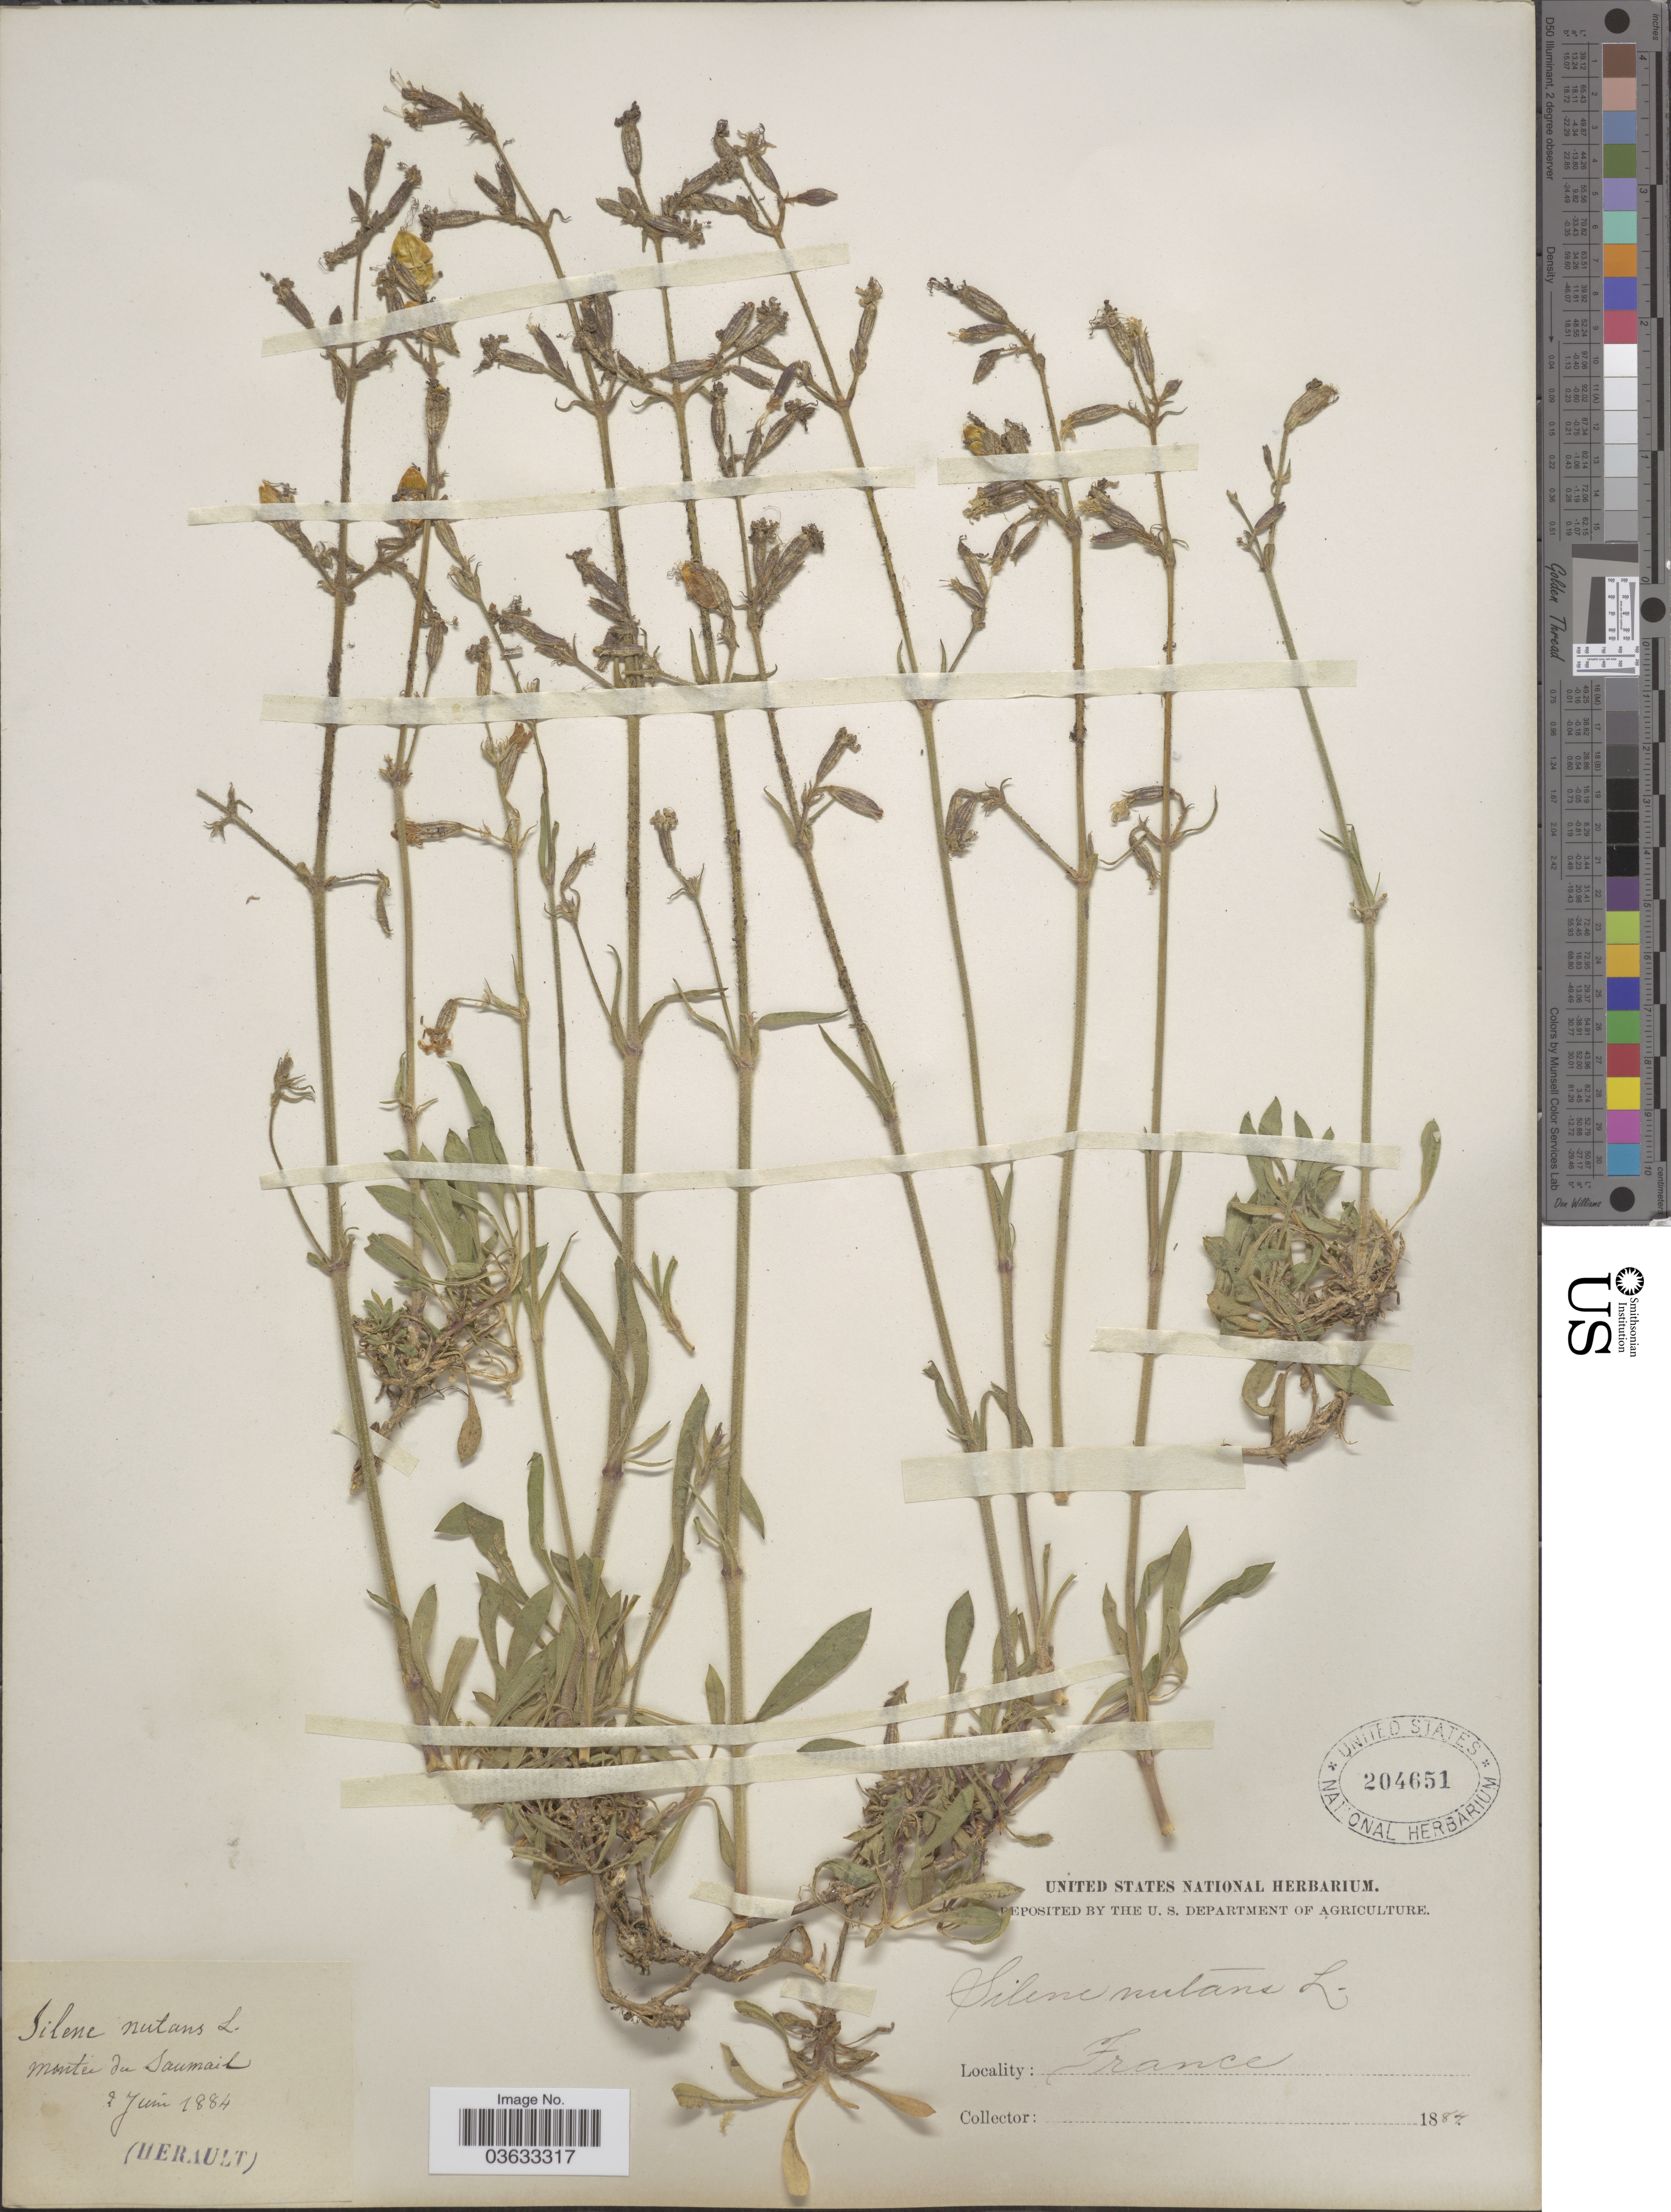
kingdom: Plantae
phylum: Tracheophyta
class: Magnoliopsida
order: Caryophyllales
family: Caryophyllaceae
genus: Silene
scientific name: Silene nutans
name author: L.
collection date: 1884-06-02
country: France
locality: Montei du Saumail.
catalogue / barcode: US 204651